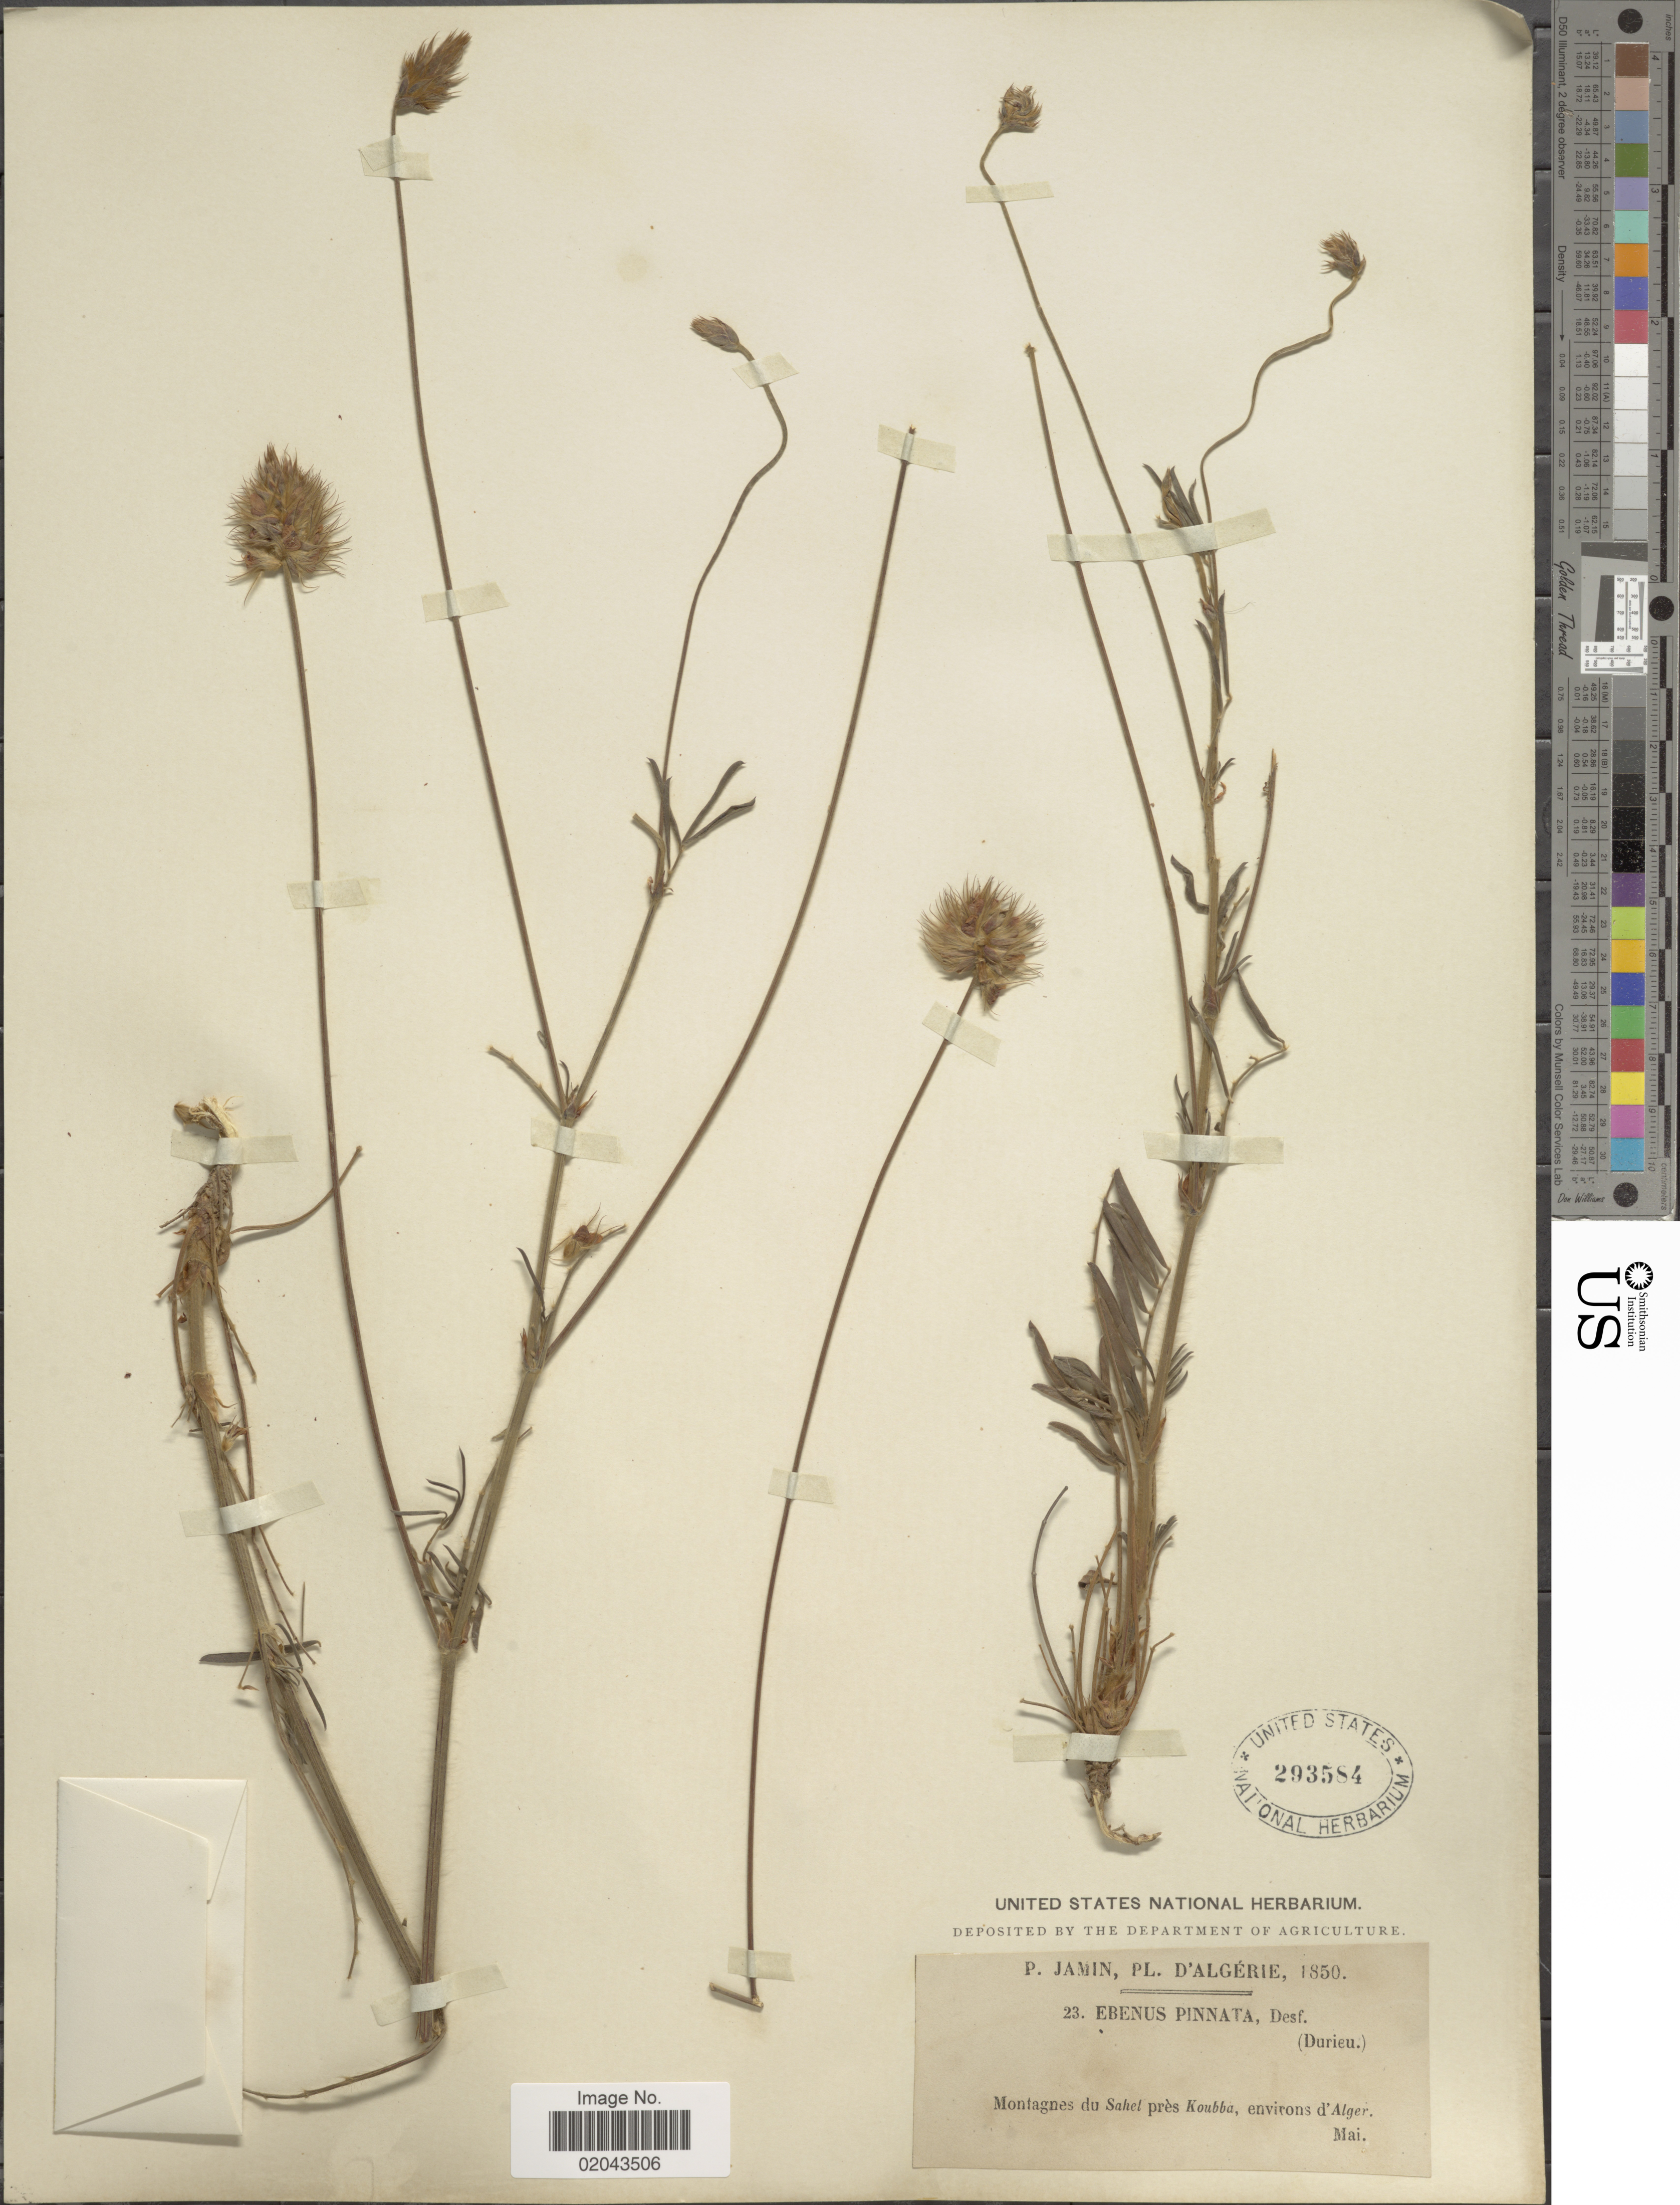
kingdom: Plantae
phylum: Tracheophyta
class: Magnoliopsida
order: Fabales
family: Fabaceae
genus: Ebenus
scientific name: Ebenus pinnata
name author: Aiton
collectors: P. Jamin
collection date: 1850-05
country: Algeria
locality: Pl. D'Algerie, Montagnes du Sahet Koubba, environs d'Alger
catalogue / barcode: US 293584